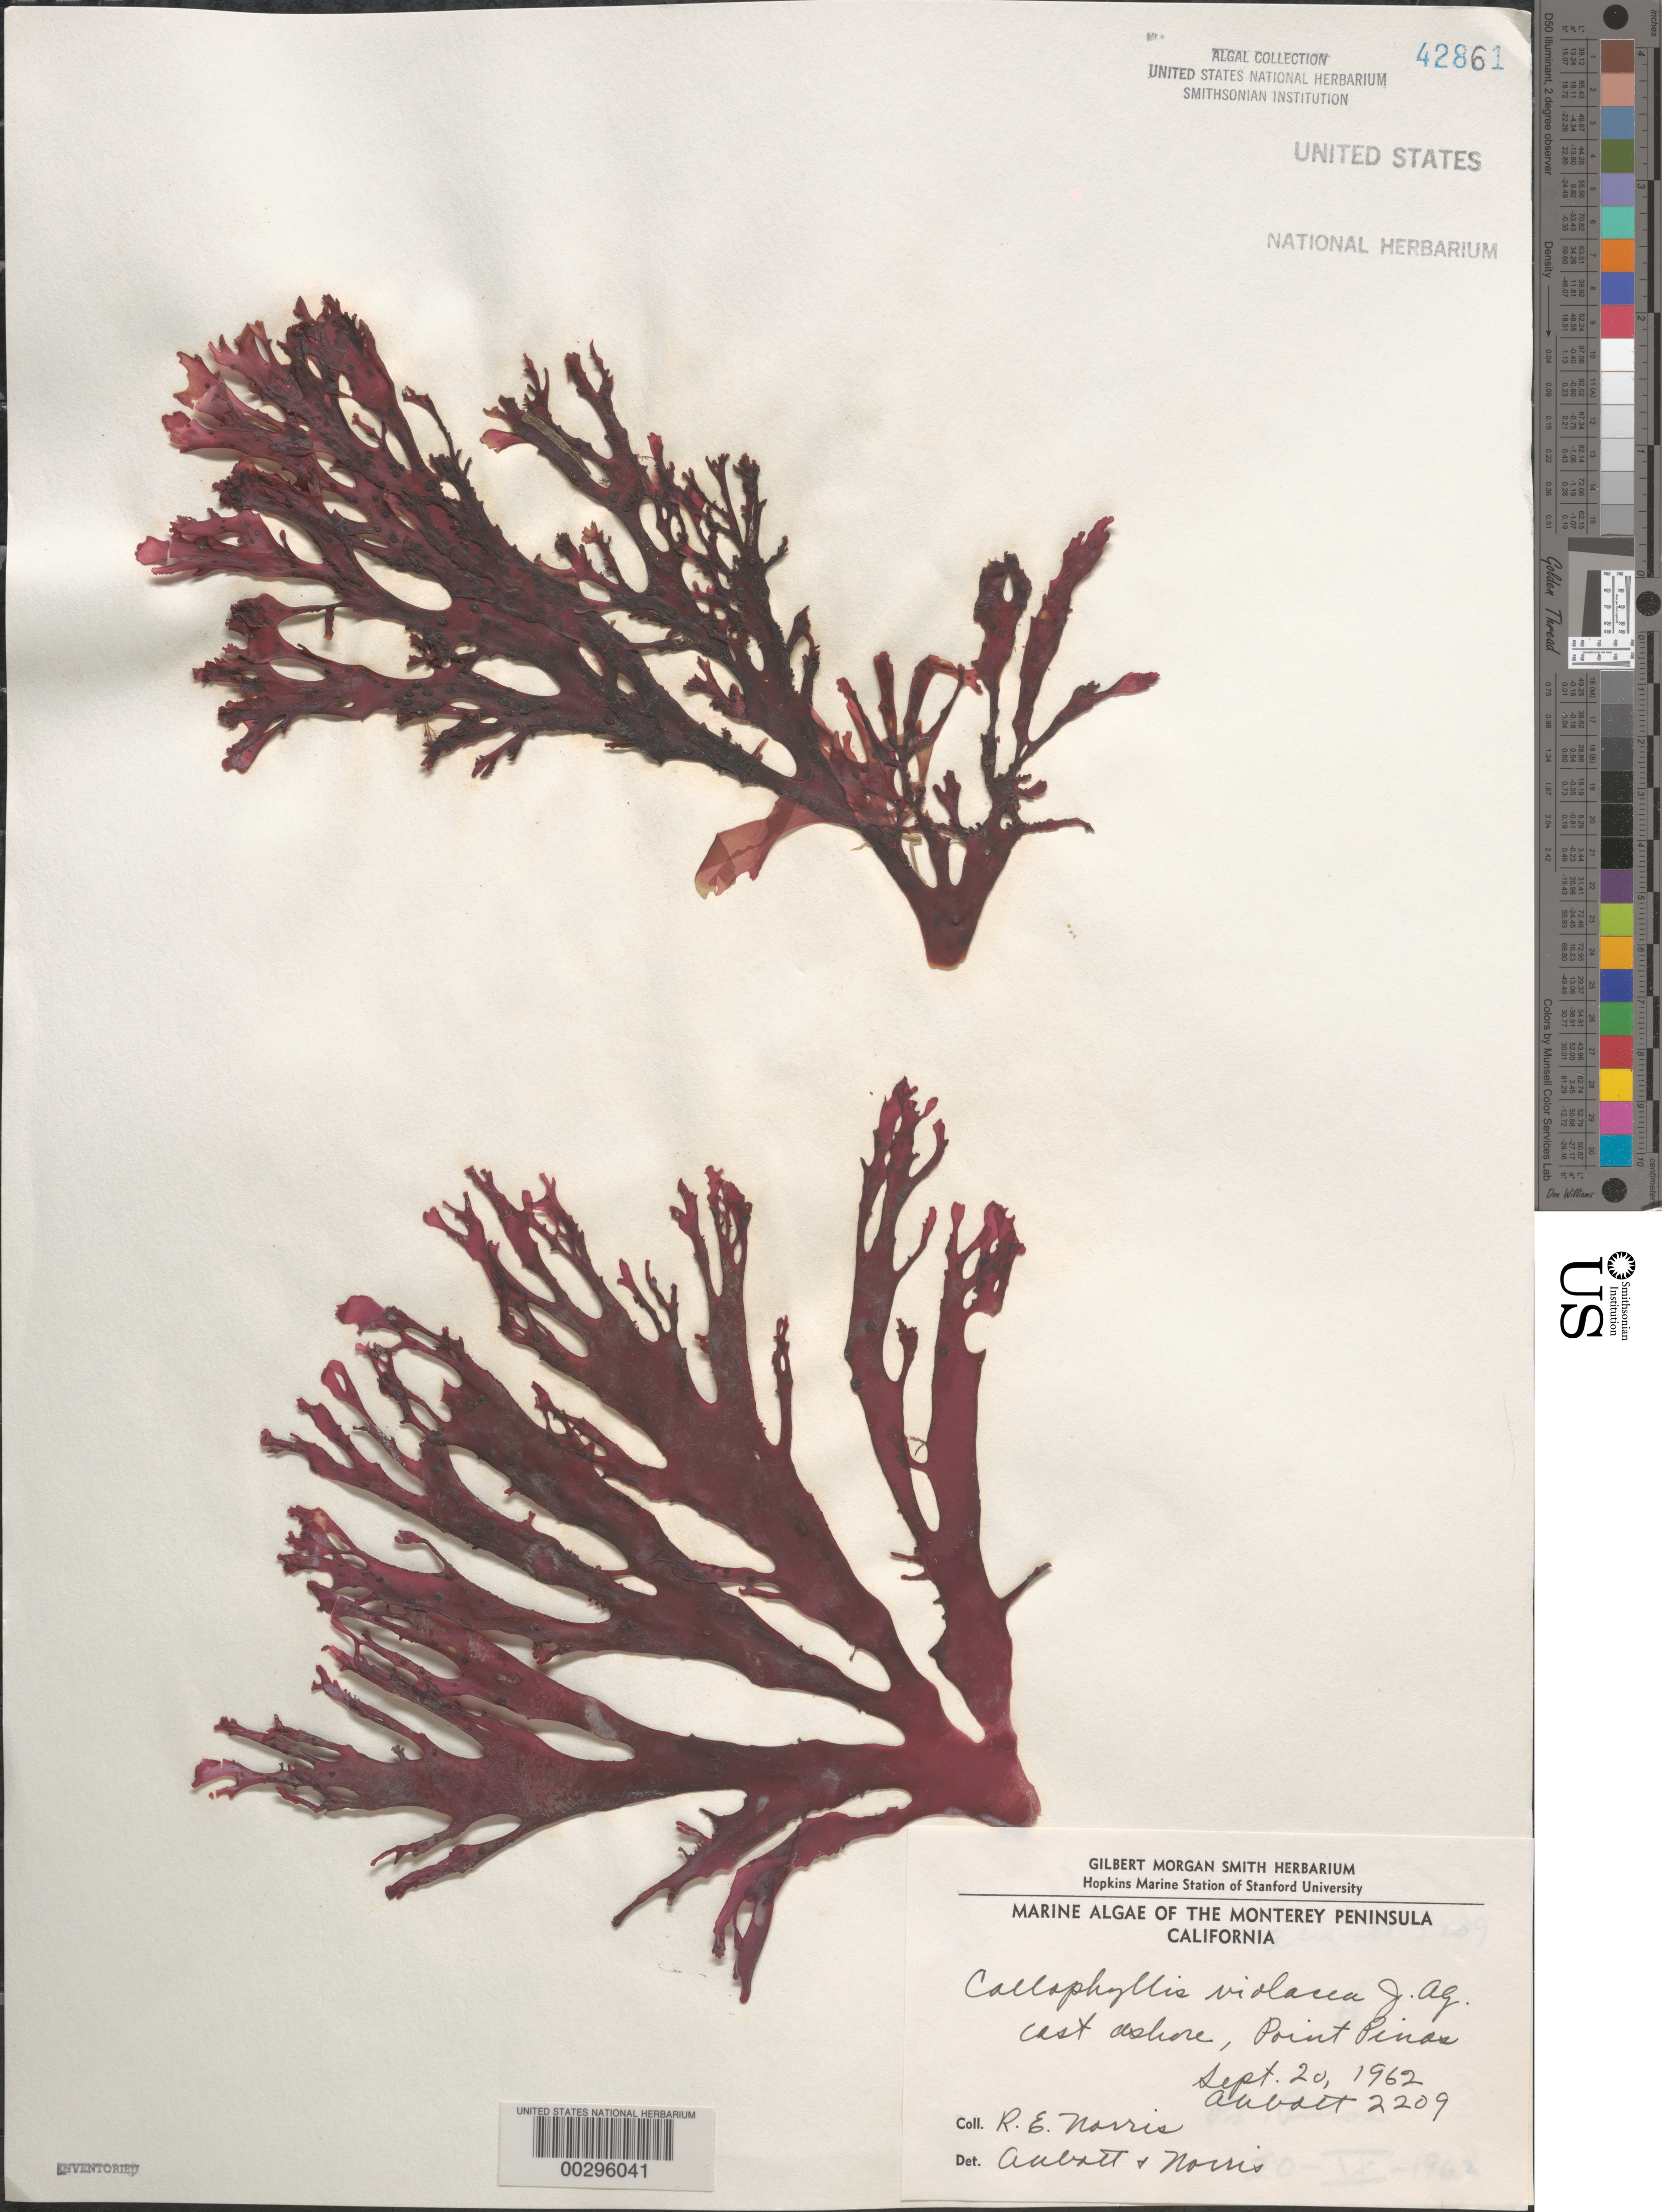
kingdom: Plantae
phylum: Rhodophyta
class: Florideophyceae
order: Gigartinales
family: Kallymeniaceae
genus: Callophyllis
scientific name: Callophyllis violacea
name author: J. Agardh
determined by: Abbott, I. A.; Norris, R. E.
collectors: R. E. Norris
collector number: IAA 2209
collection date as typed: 20 Sep 1962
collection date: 1962-09-20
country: United States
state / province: California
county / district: Monterey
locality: Point Pinos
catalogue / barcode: US 42861